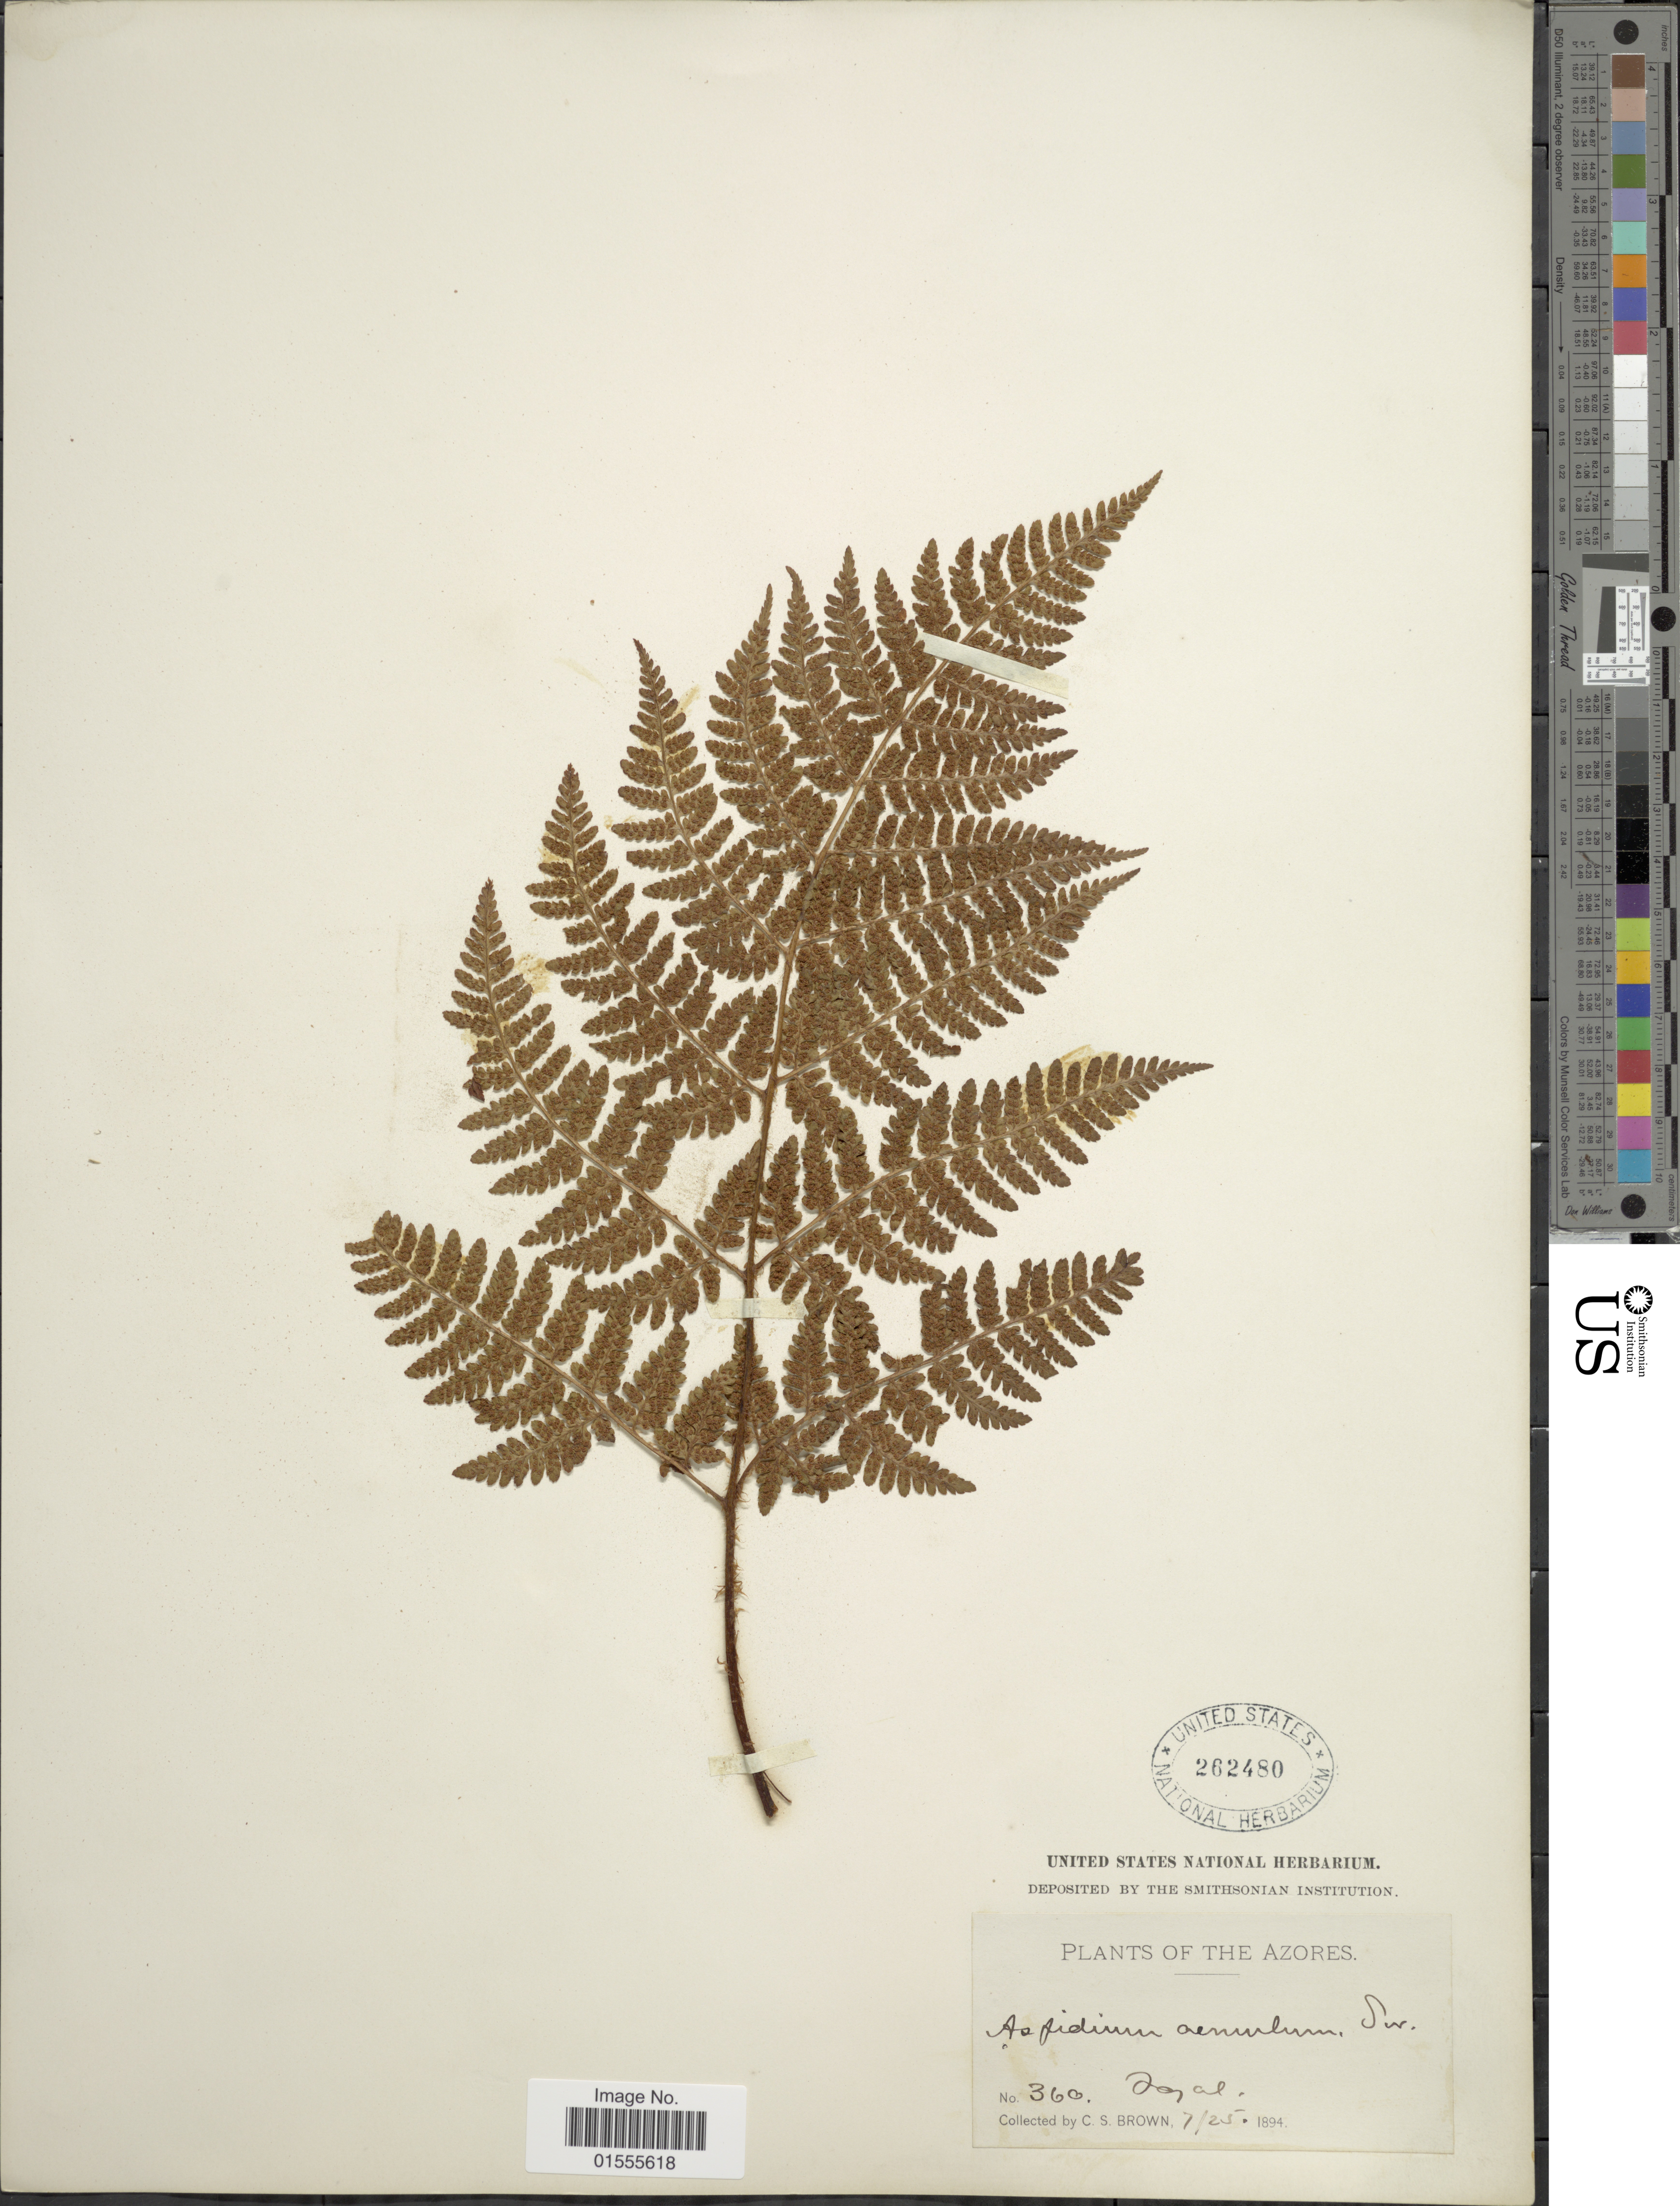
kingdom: Plantae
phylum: Tracheophyta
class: Polypodiopsida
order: Polypodiales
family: Dryopteridaceae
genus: Dryopteris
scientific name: Dryopteris aemula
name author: Kuntze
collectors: C. S. Brown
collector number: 360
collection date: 1894-07-25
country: Portugal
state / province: Azores (Aut. Reg.)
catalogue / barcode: US 262480